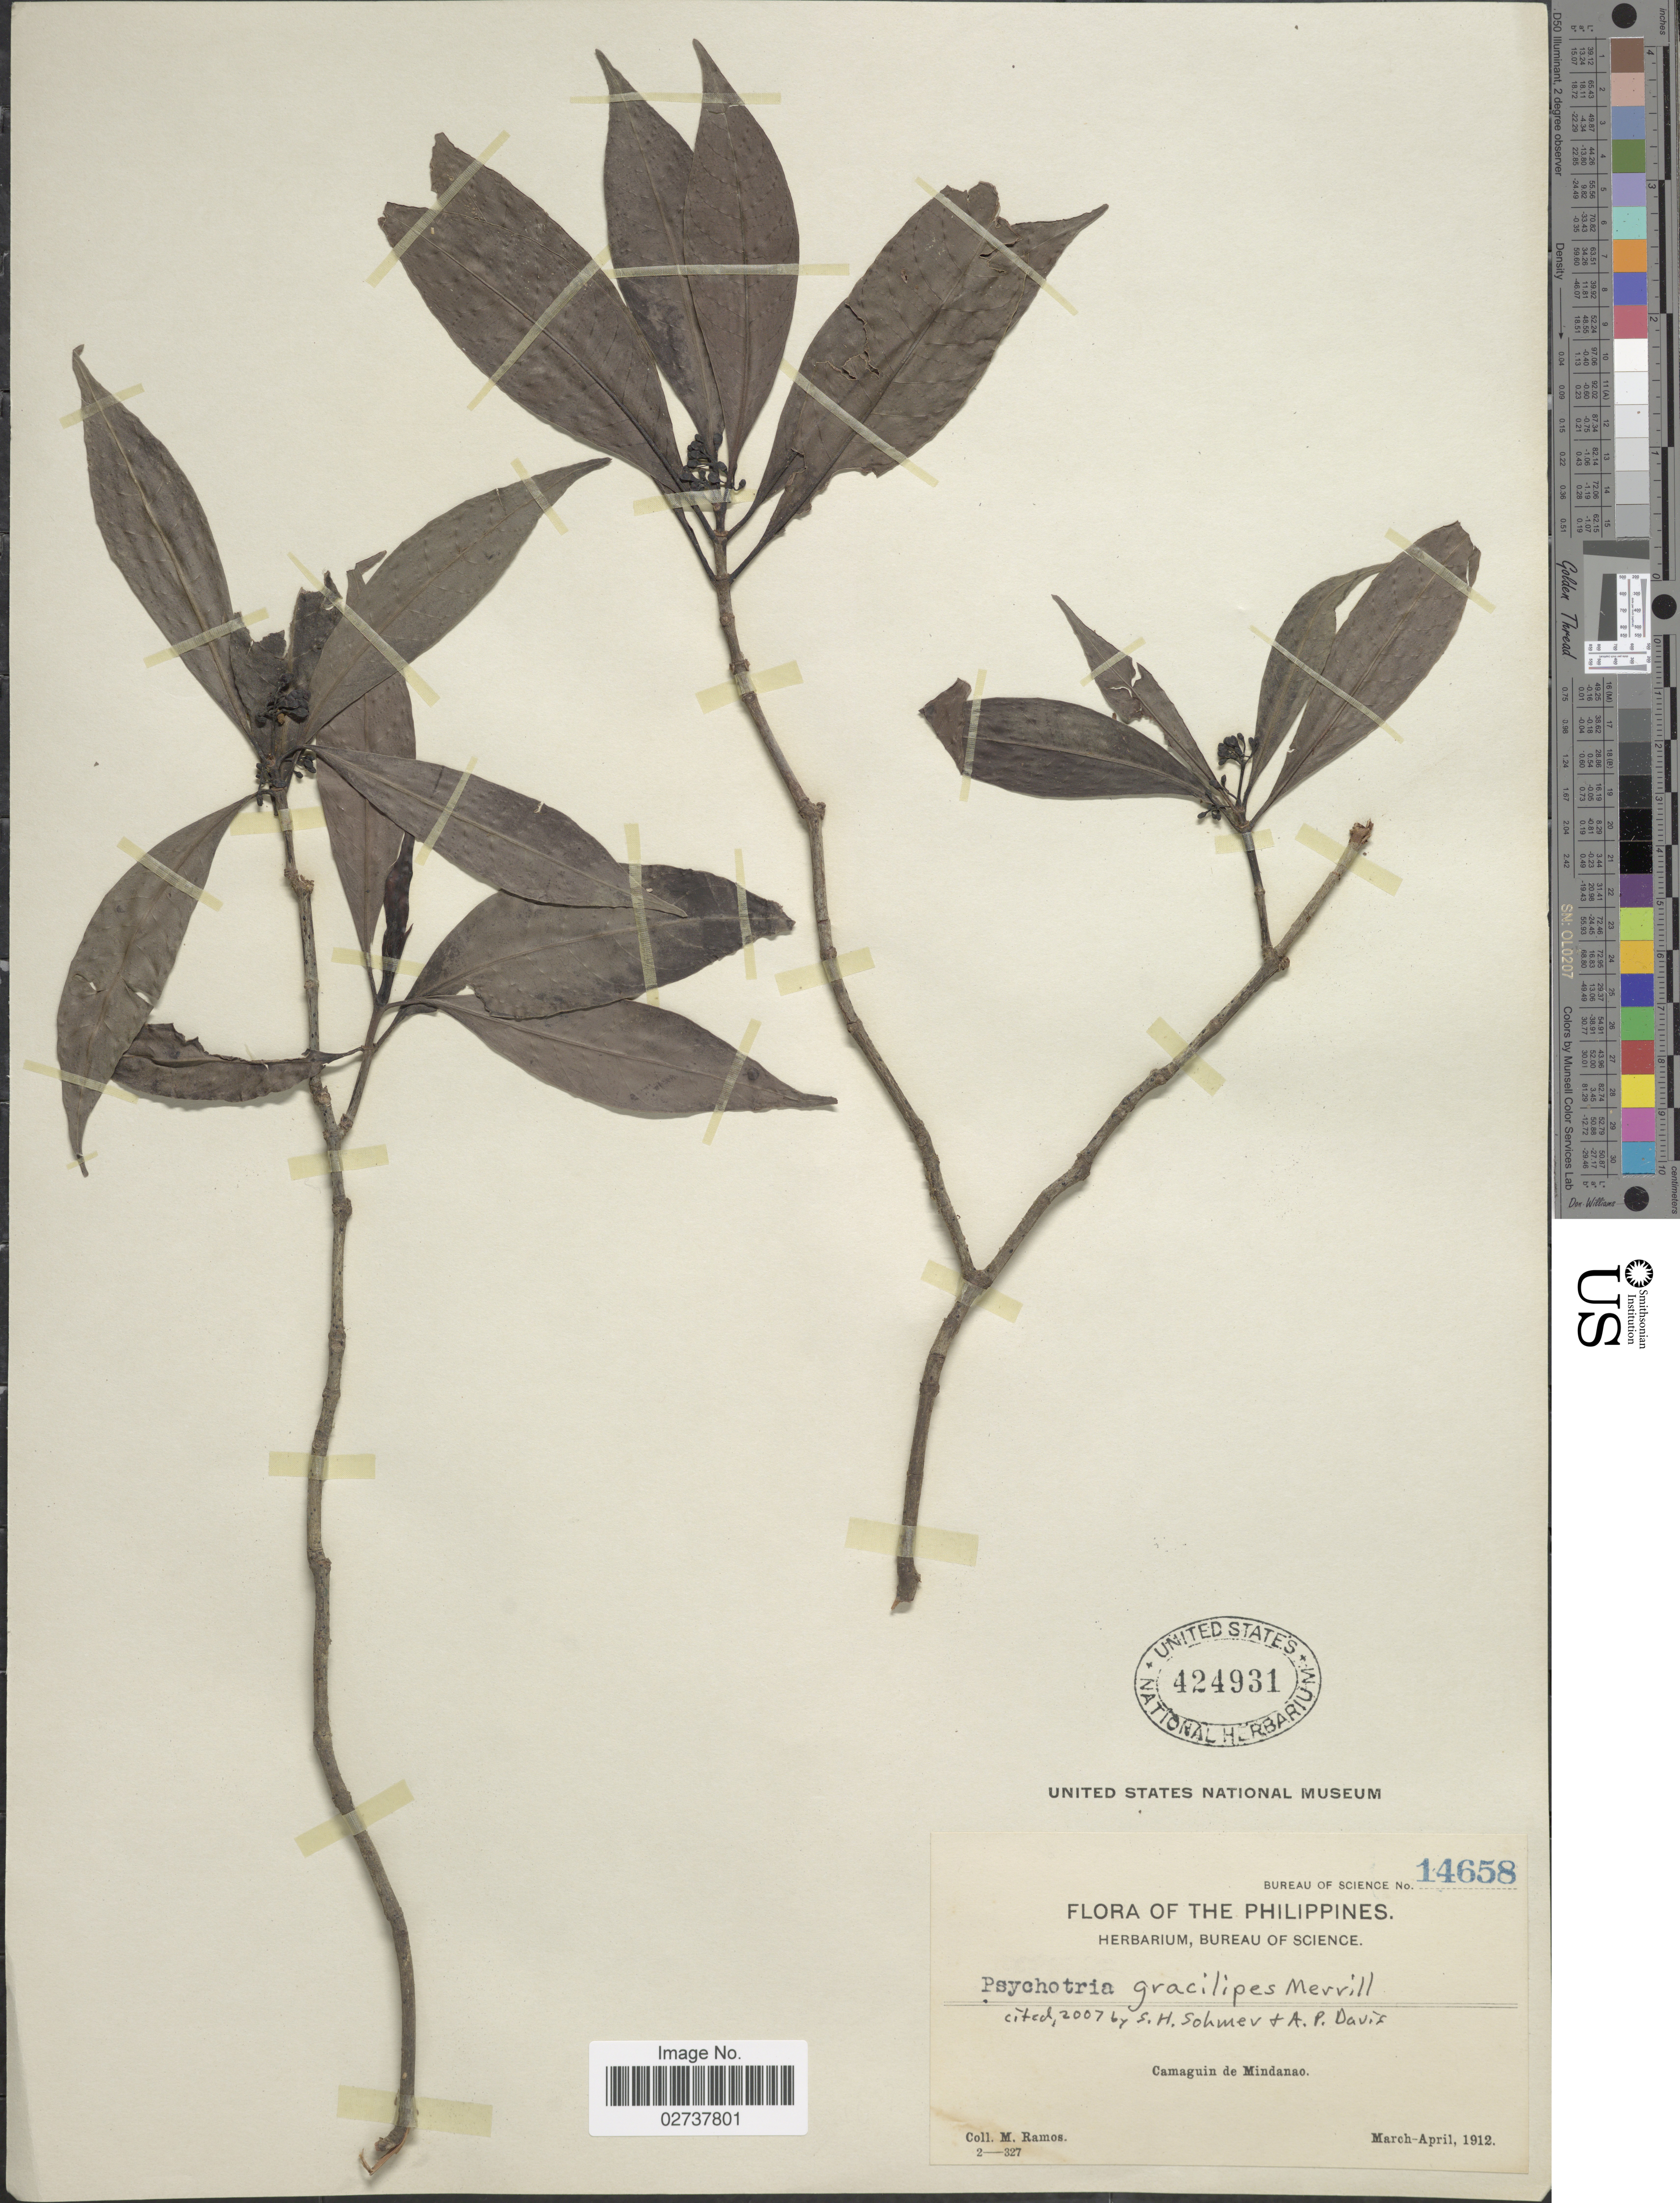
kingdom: Plantae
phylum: Tracheophyta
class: Magnoliopsida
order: Gentianales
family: Rubiaceae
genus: Psychotria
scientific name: Psychotria gracilipes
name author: Merr.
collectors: M. Ramos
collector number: Bureau of Science 14658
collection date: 1912-03/1912-04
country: Philippines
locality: Camaguin de Mindanao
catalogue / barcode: US 424931